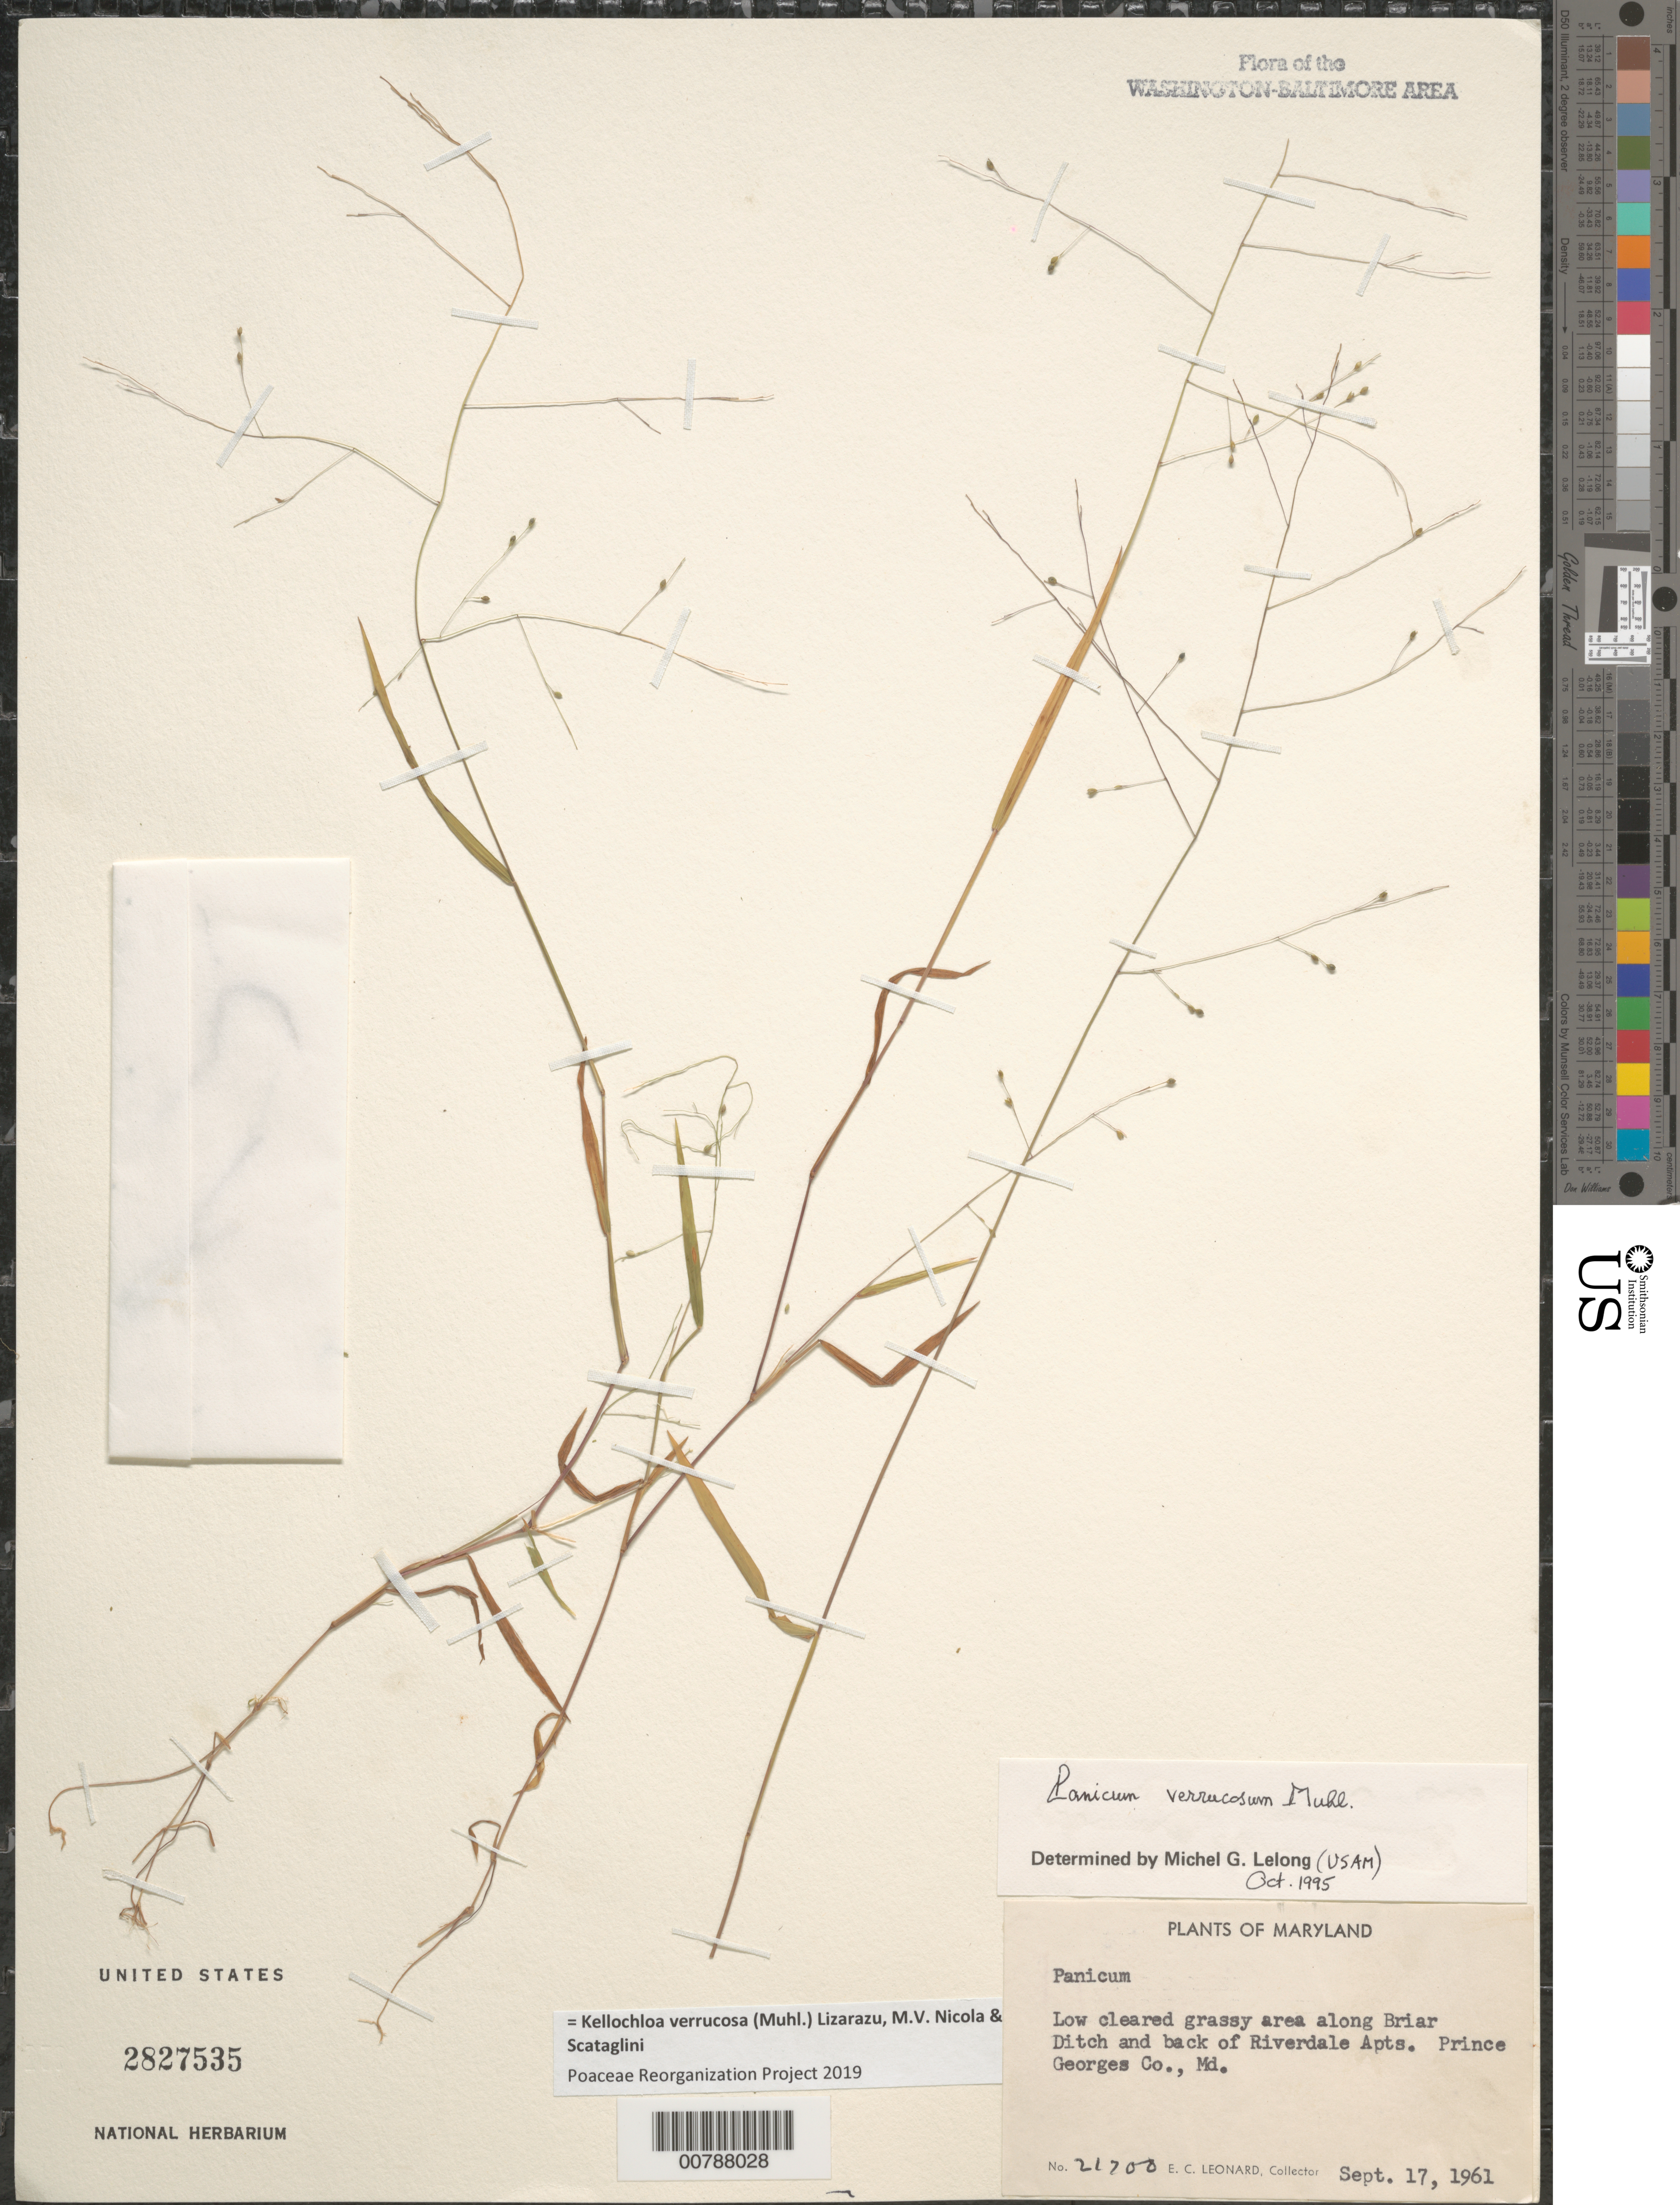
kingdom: Plantae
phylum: Tracheophyta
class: Liliopsida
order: Poales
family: Poaceae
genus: Panicum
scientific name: Panicum verrucosum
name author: Muhl.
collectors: E. C. Leonard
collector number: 21700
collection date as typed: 17 Sep 1961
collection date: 1961-09-17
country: United States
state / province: Maryland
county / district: Prince George's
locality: Briar Ditch back of Riverdale Apartments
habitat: Low cleared grassy area.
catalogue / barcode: US 2827535